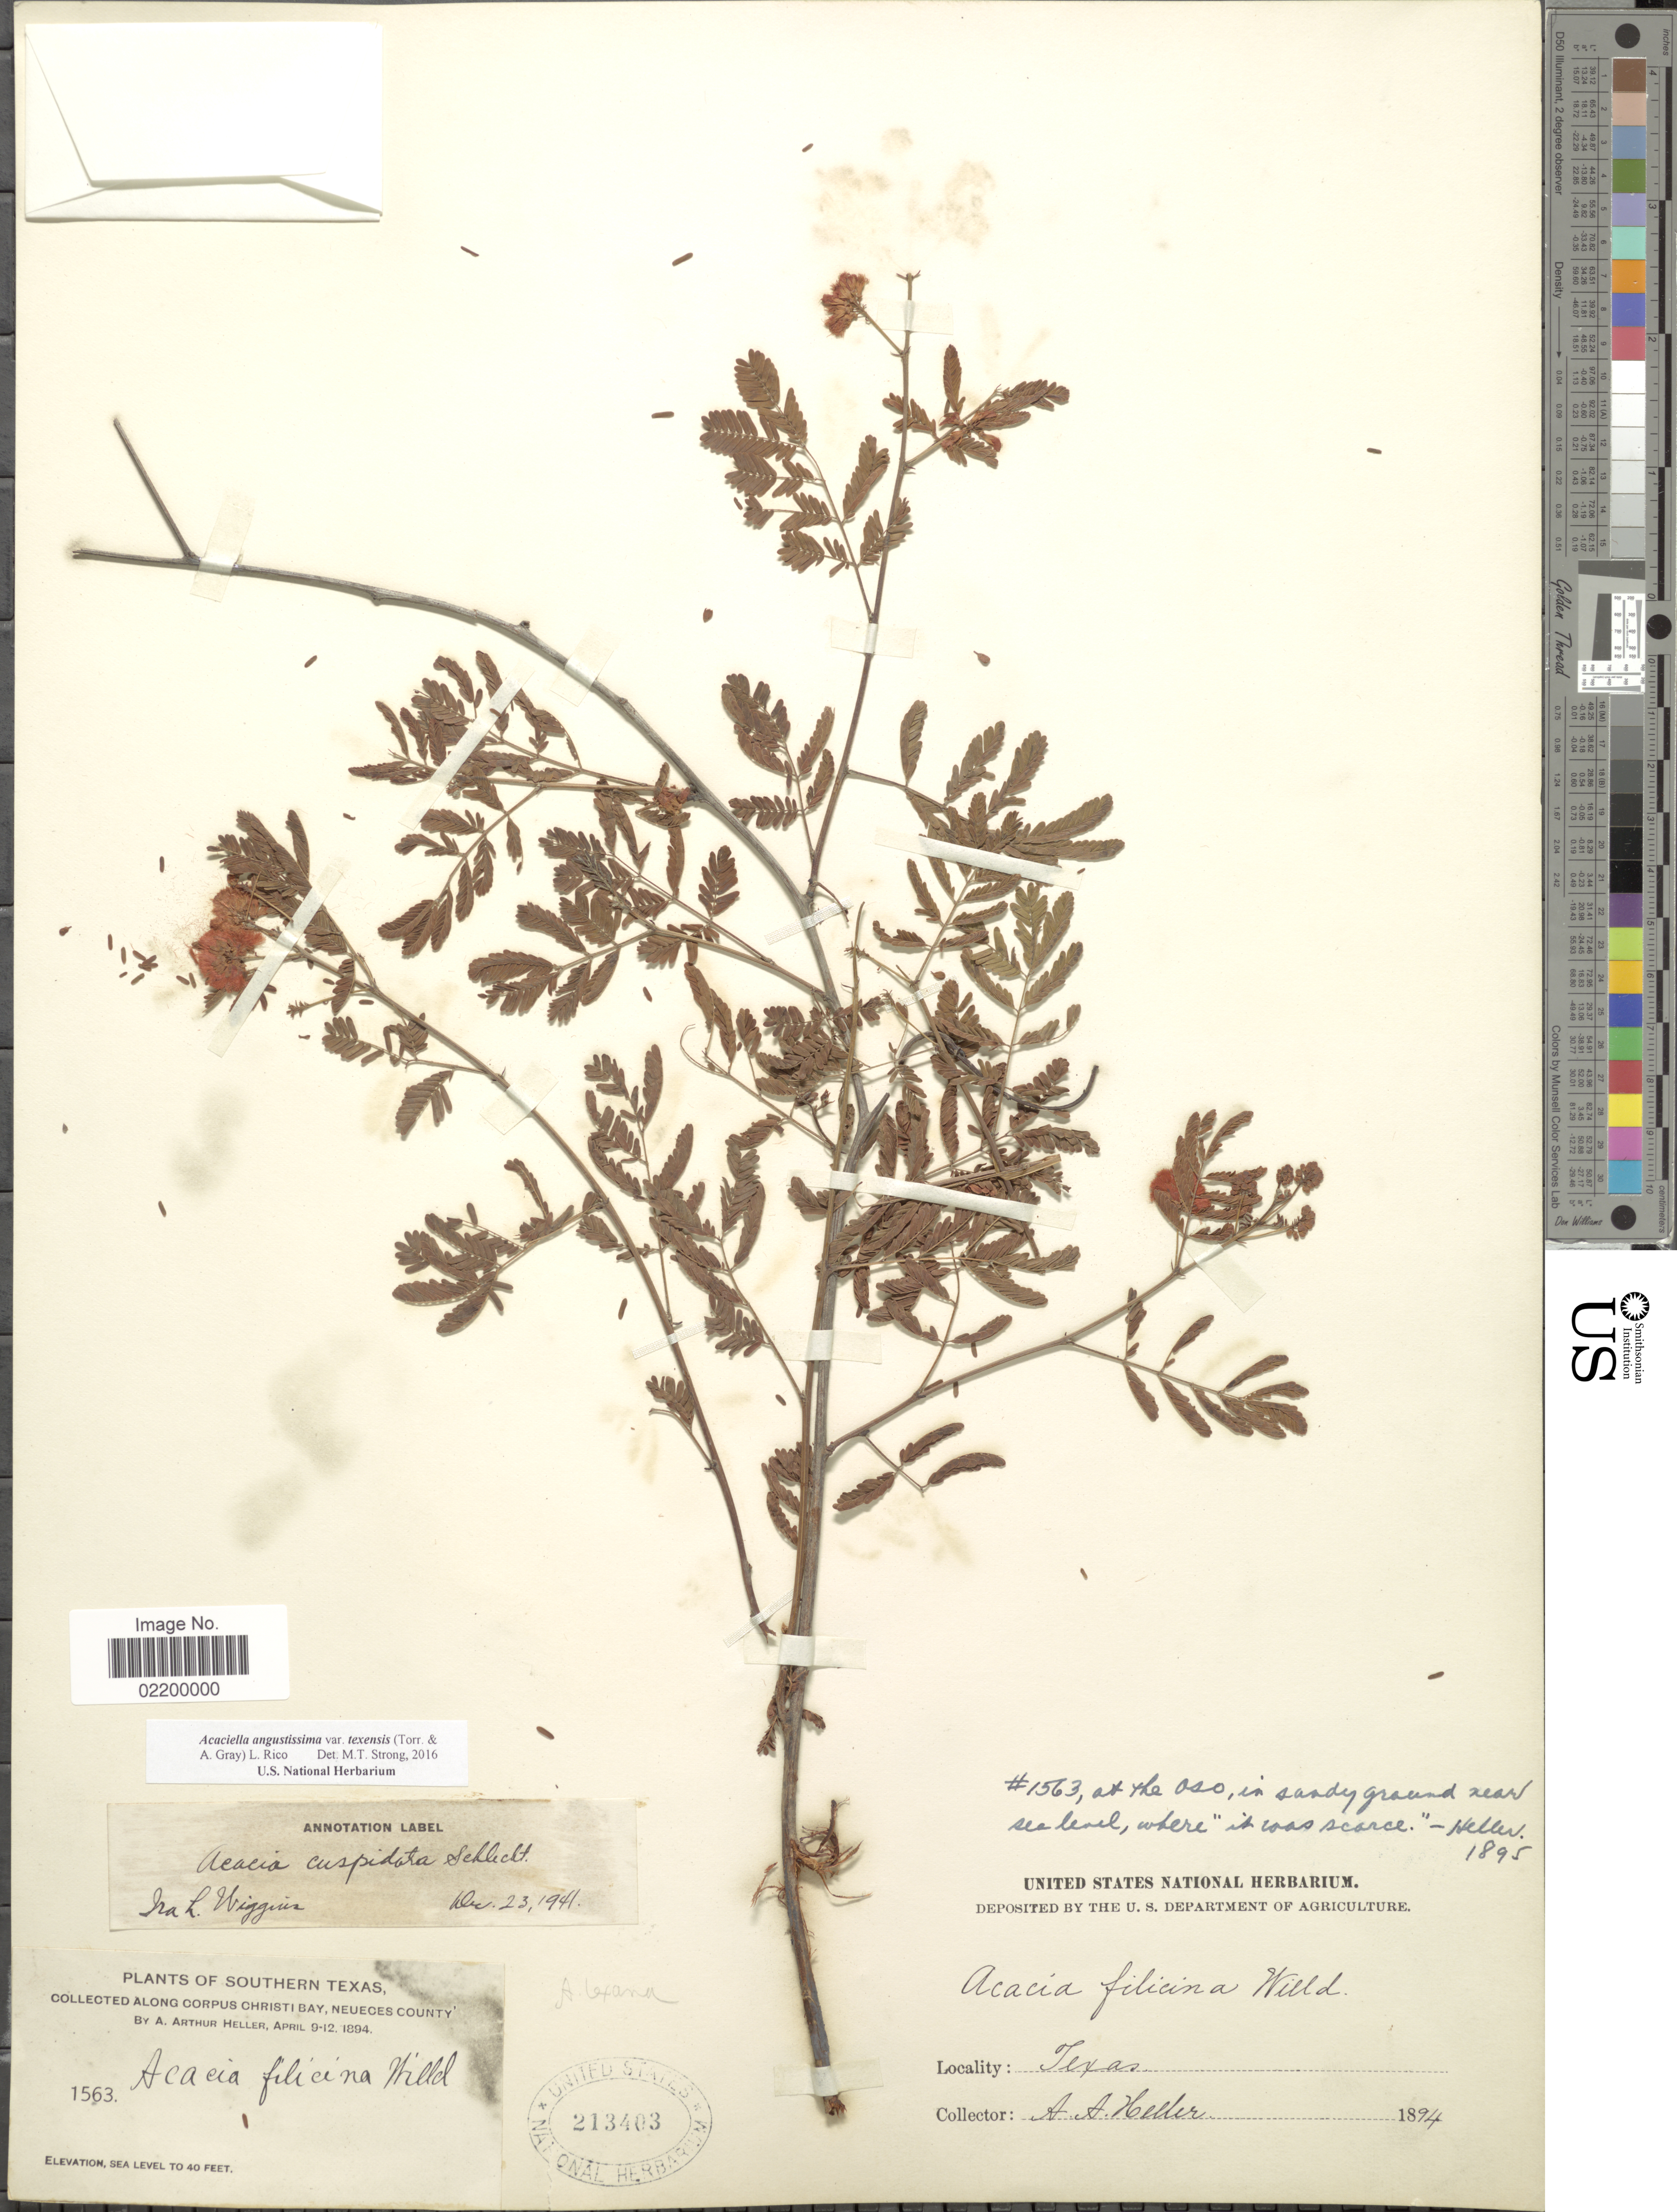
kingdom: Plantae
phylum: Tracheophyta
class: Magnoliopsida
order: Fabales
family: Fabaceae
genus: Acaciella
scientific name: Acaciella angustissima var. texensis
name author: (Nutt. ex Torr. & A. Gray) L. Rico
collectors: A. A. Heller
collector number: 1563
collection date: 1894-04-09/1894-04-12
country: United States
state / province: Texas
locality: Southern Texas. Corpus Christi Bay, Neueces County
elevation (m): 12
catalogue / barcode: US 213403